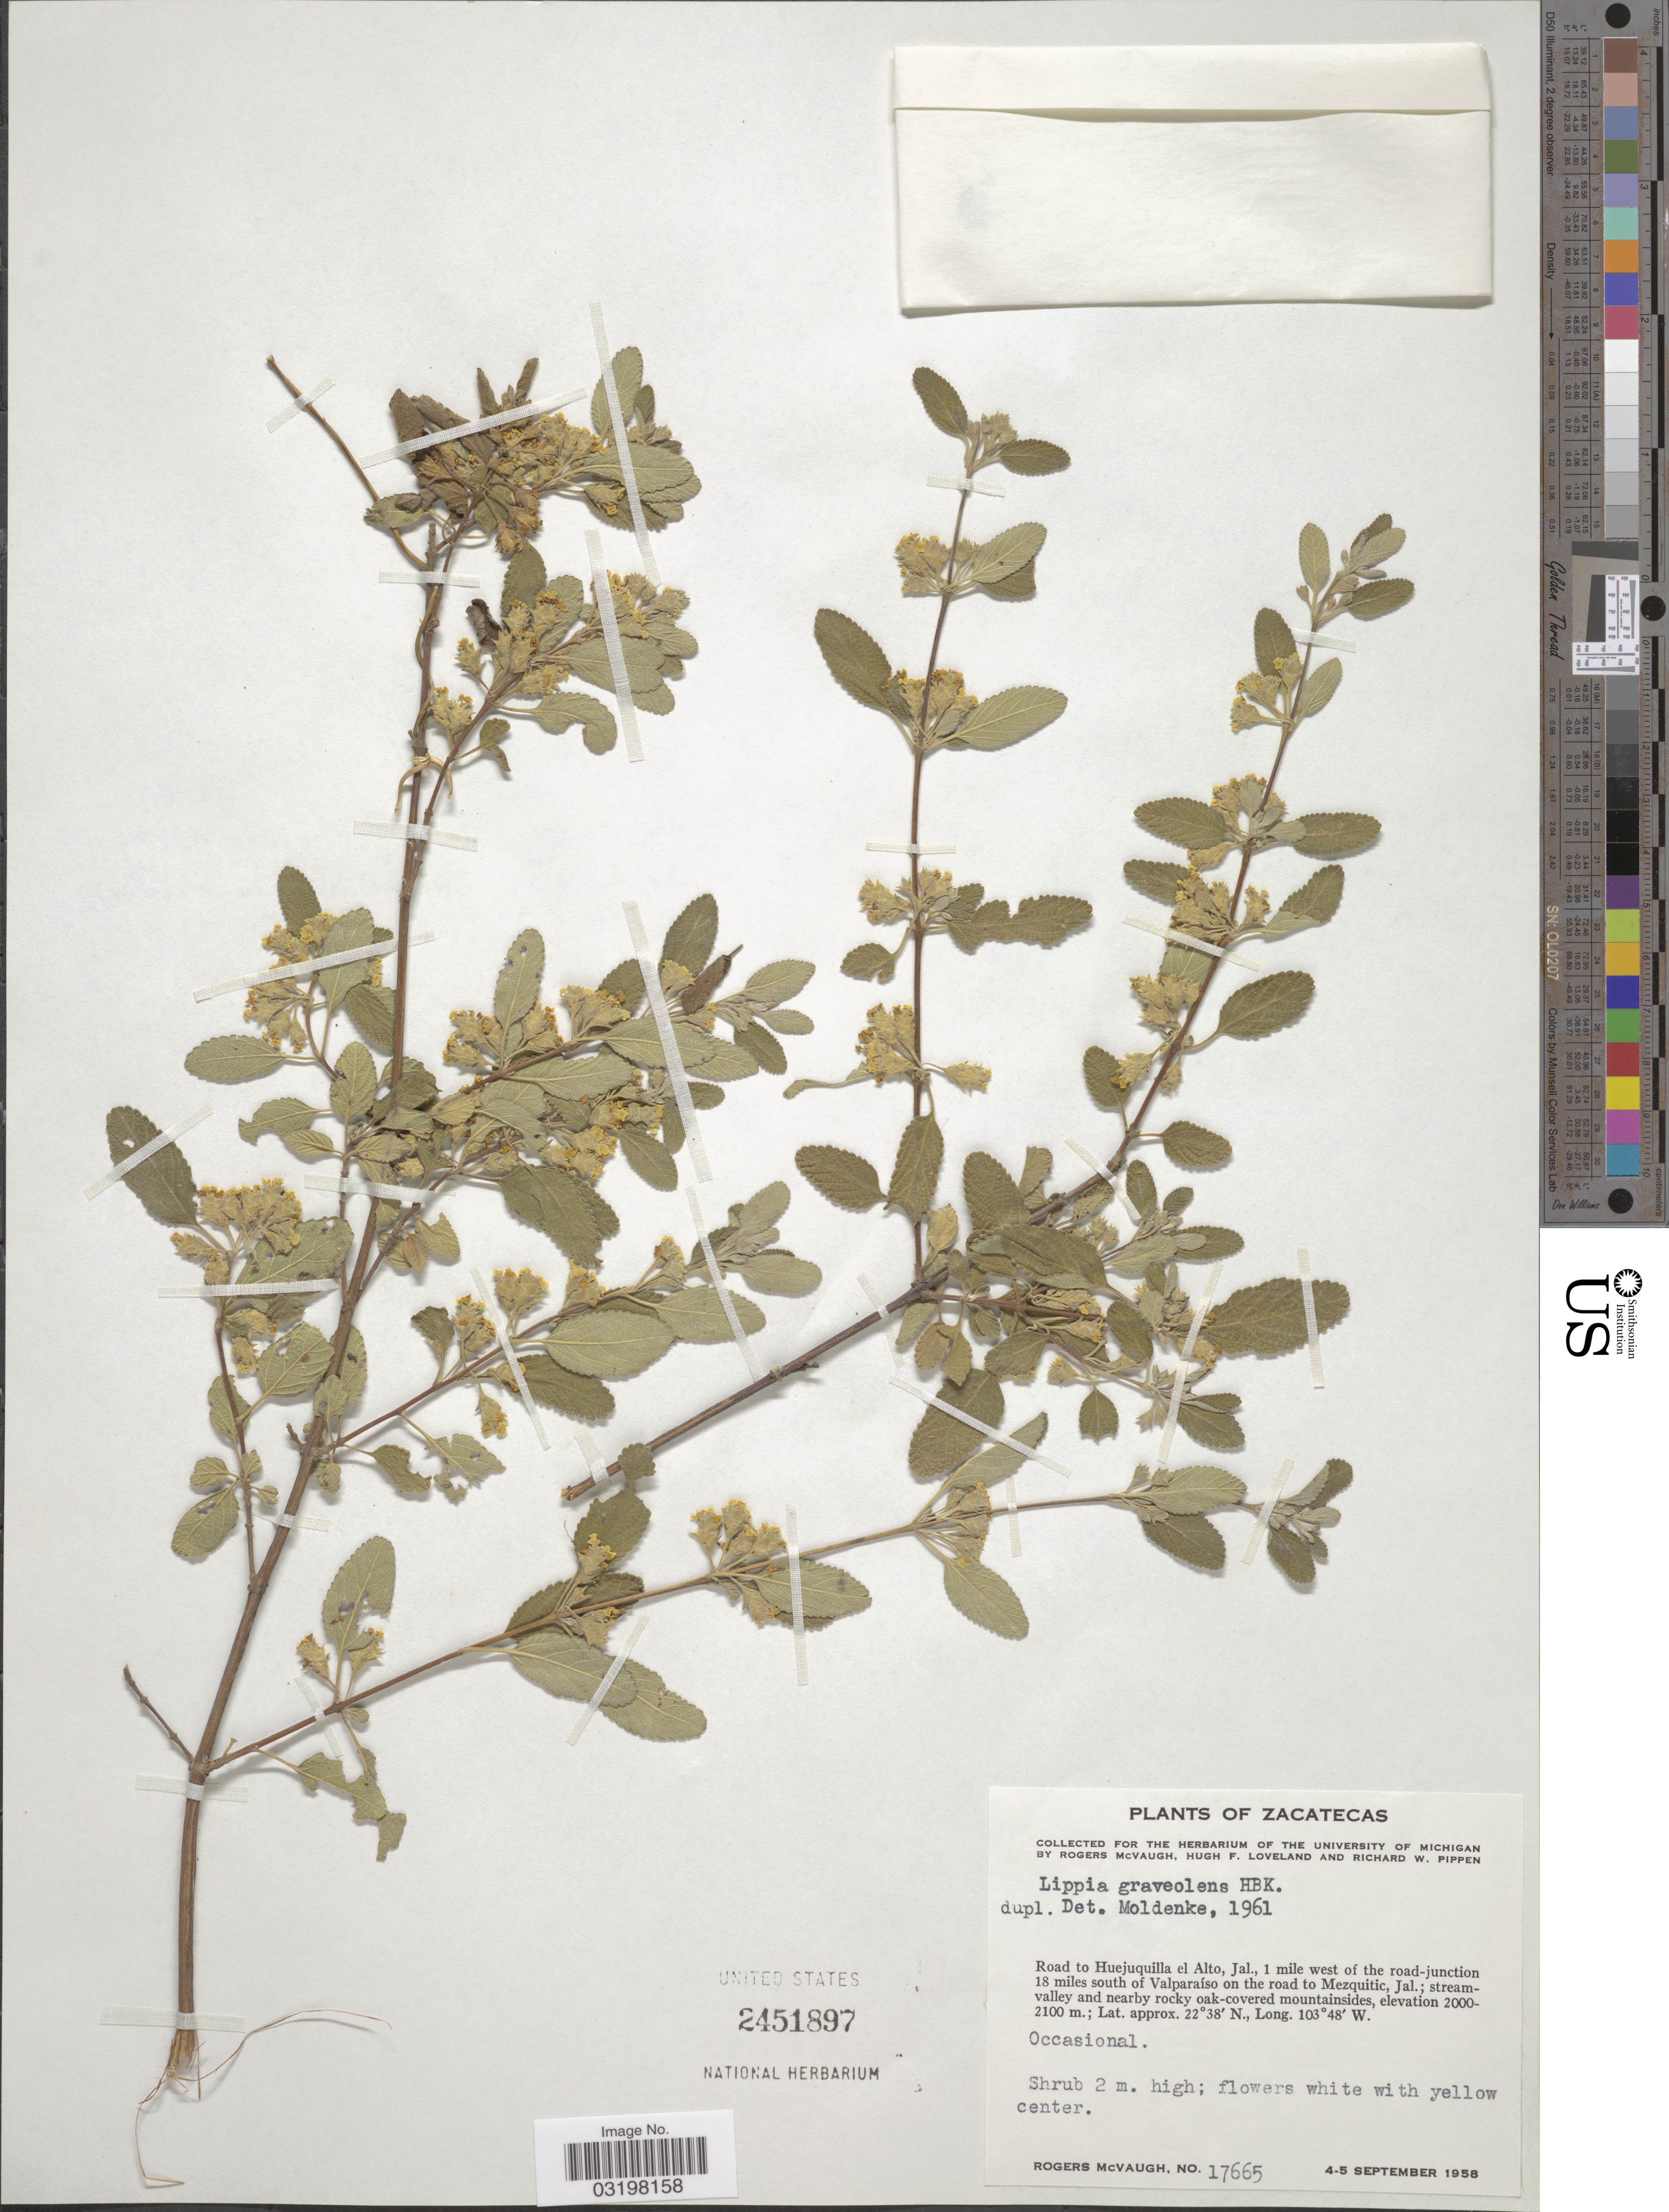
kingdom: Plantae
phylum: Tracheophyta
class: Magnoliopsida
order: Lamiales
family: Verbenaceae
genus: Lippia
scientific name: Lippia graveolens f. graveolens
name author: Kunth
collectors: R. McVaugh, H. Loveland & R. W. Pippen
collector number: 17665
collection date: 1958-09-04/1958-09-05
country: Mexico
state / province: Jalisco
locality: Zacatecas. Road to Huejuquilla el Alto, Jal., 1 mile west of the road-junction 18 miles south of Valparaíso on the road to Mezquitic, Jal; stream-valley and nearby rocky oak-covered mountainsides.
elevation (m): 2000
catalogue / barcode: US 2451897